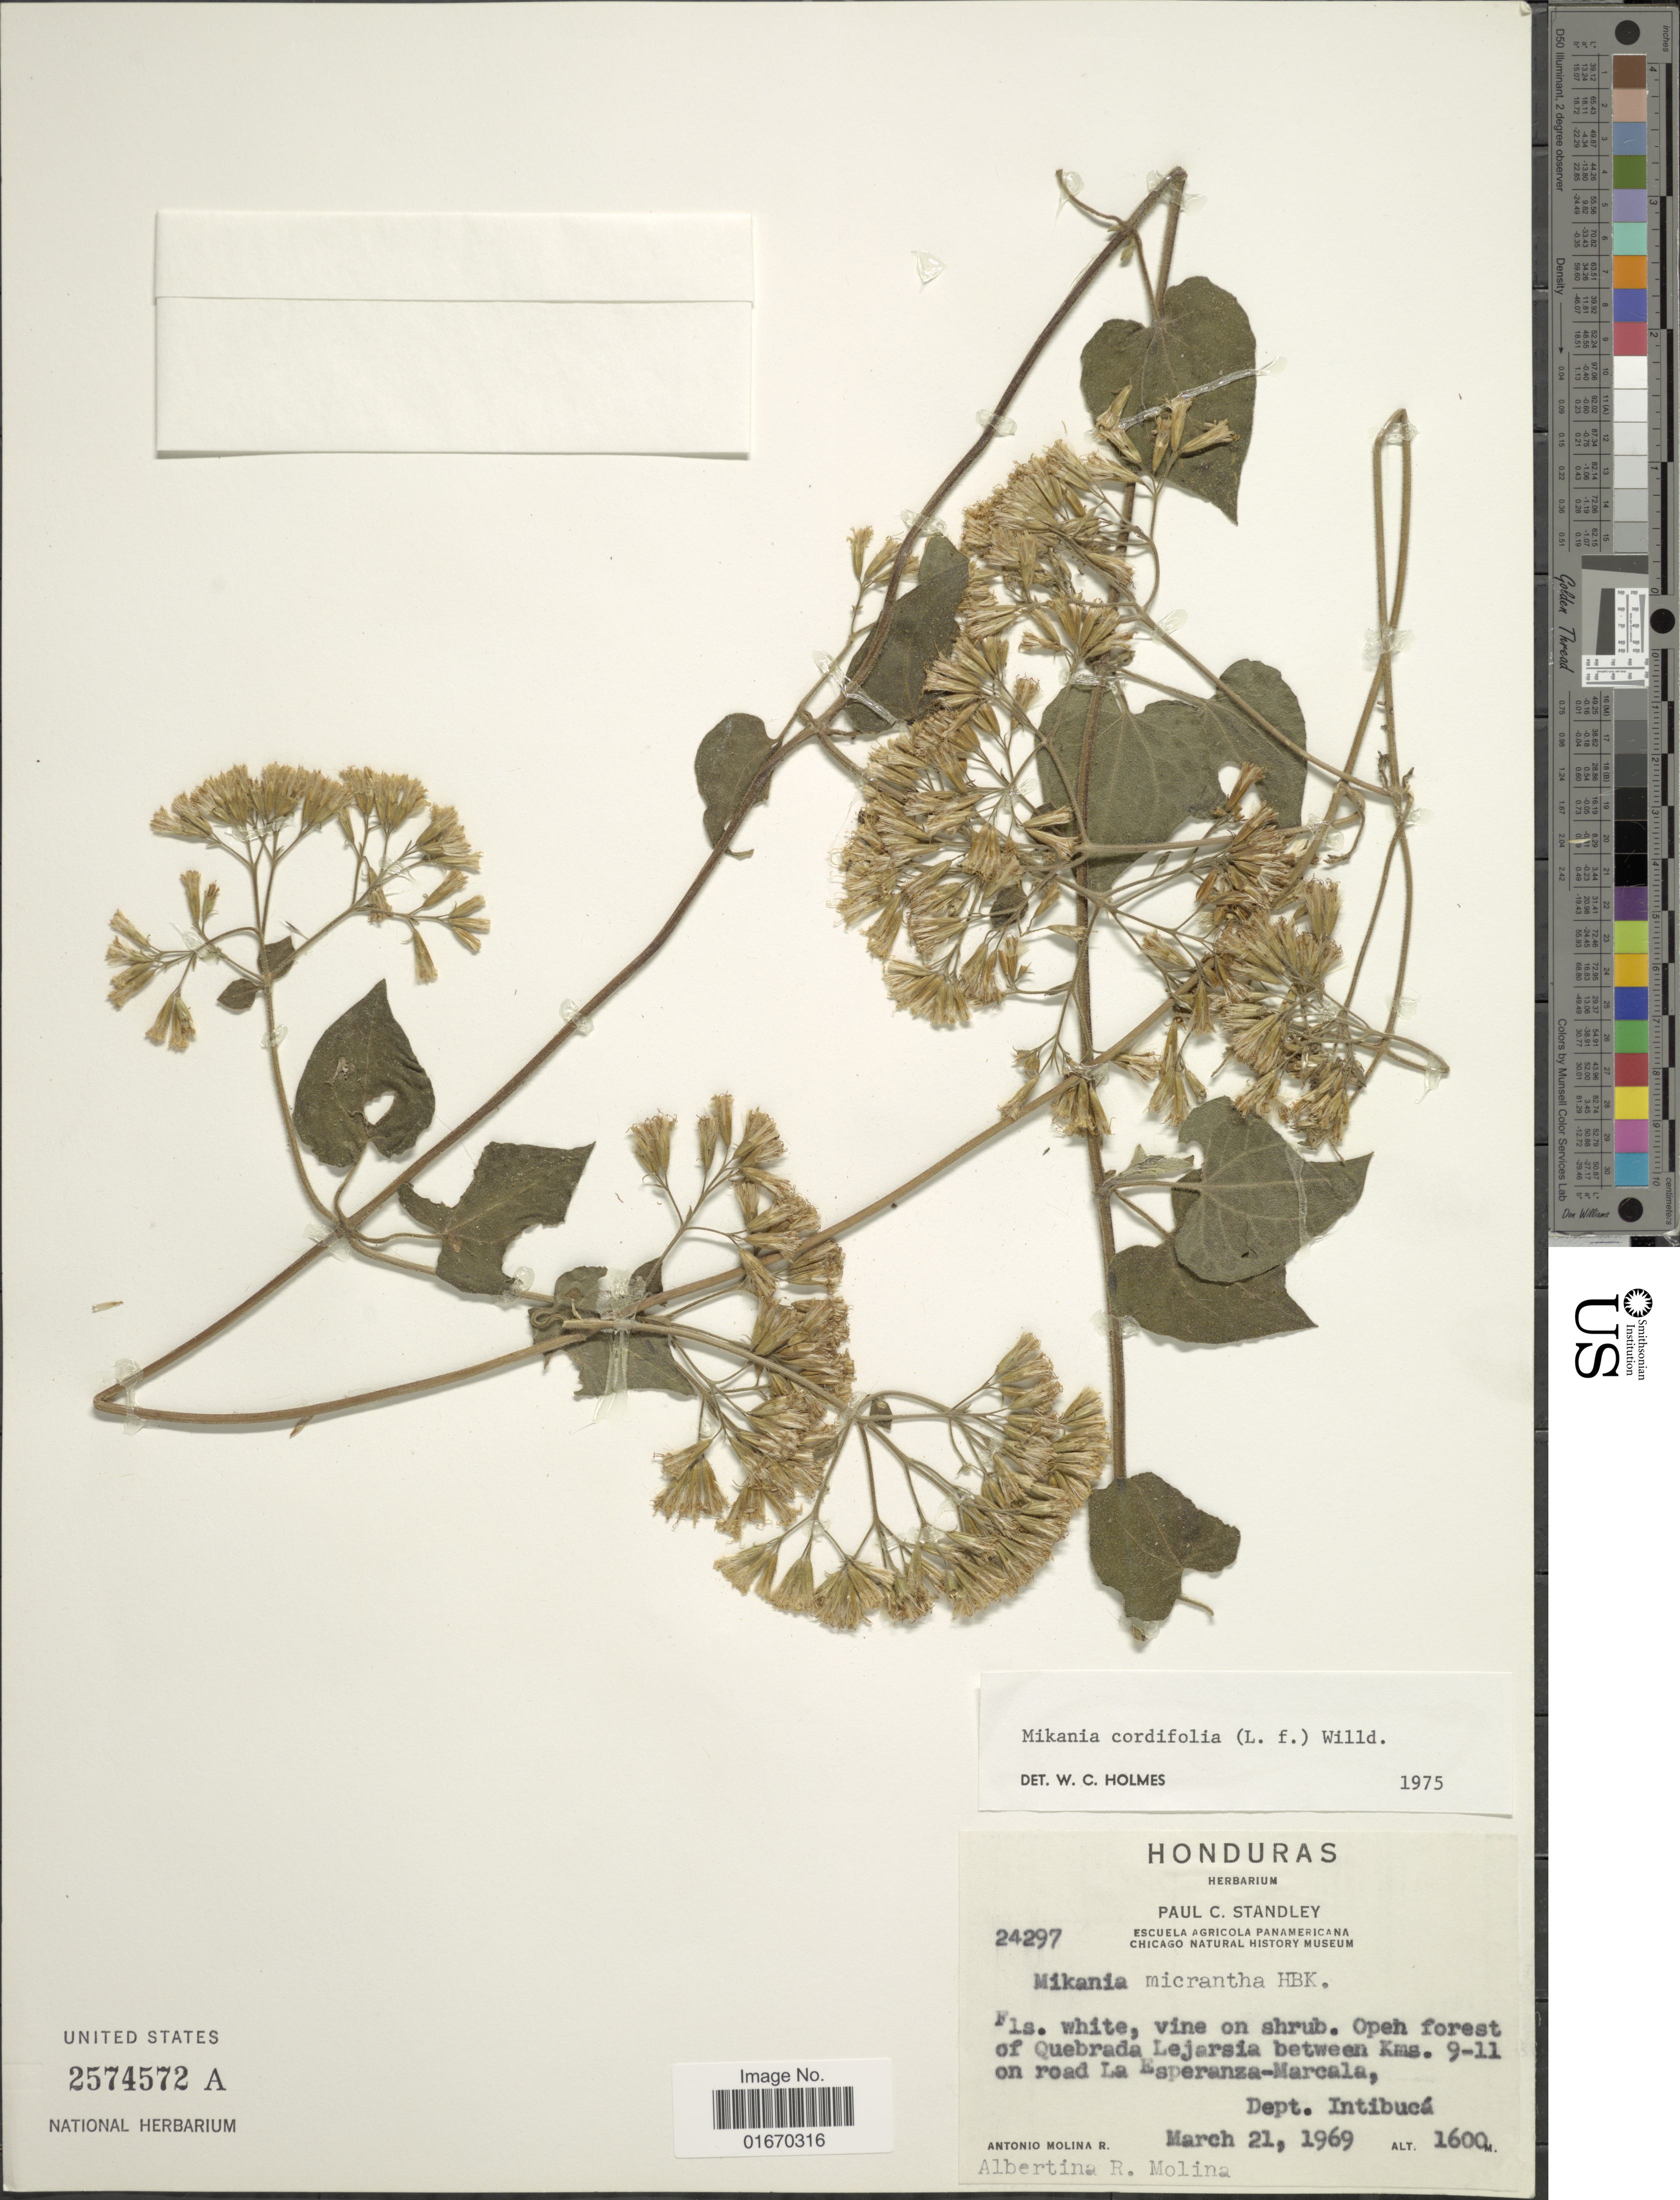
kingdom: Plantae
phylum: Tracheophyta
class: Magnoliopsida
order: Asterales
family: Asteraceae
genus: Mikania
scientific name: Mikania cordifolia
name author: Kunth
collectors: A. Molina R. & A. R. Molina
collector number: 24297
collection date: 1969-03-21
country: Honduras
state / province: Intibuca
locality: Quebrada Lejarsia between Kms. 9-11 on road La Esperanza-Marcala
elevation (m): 1600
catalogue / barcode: US 2574572A